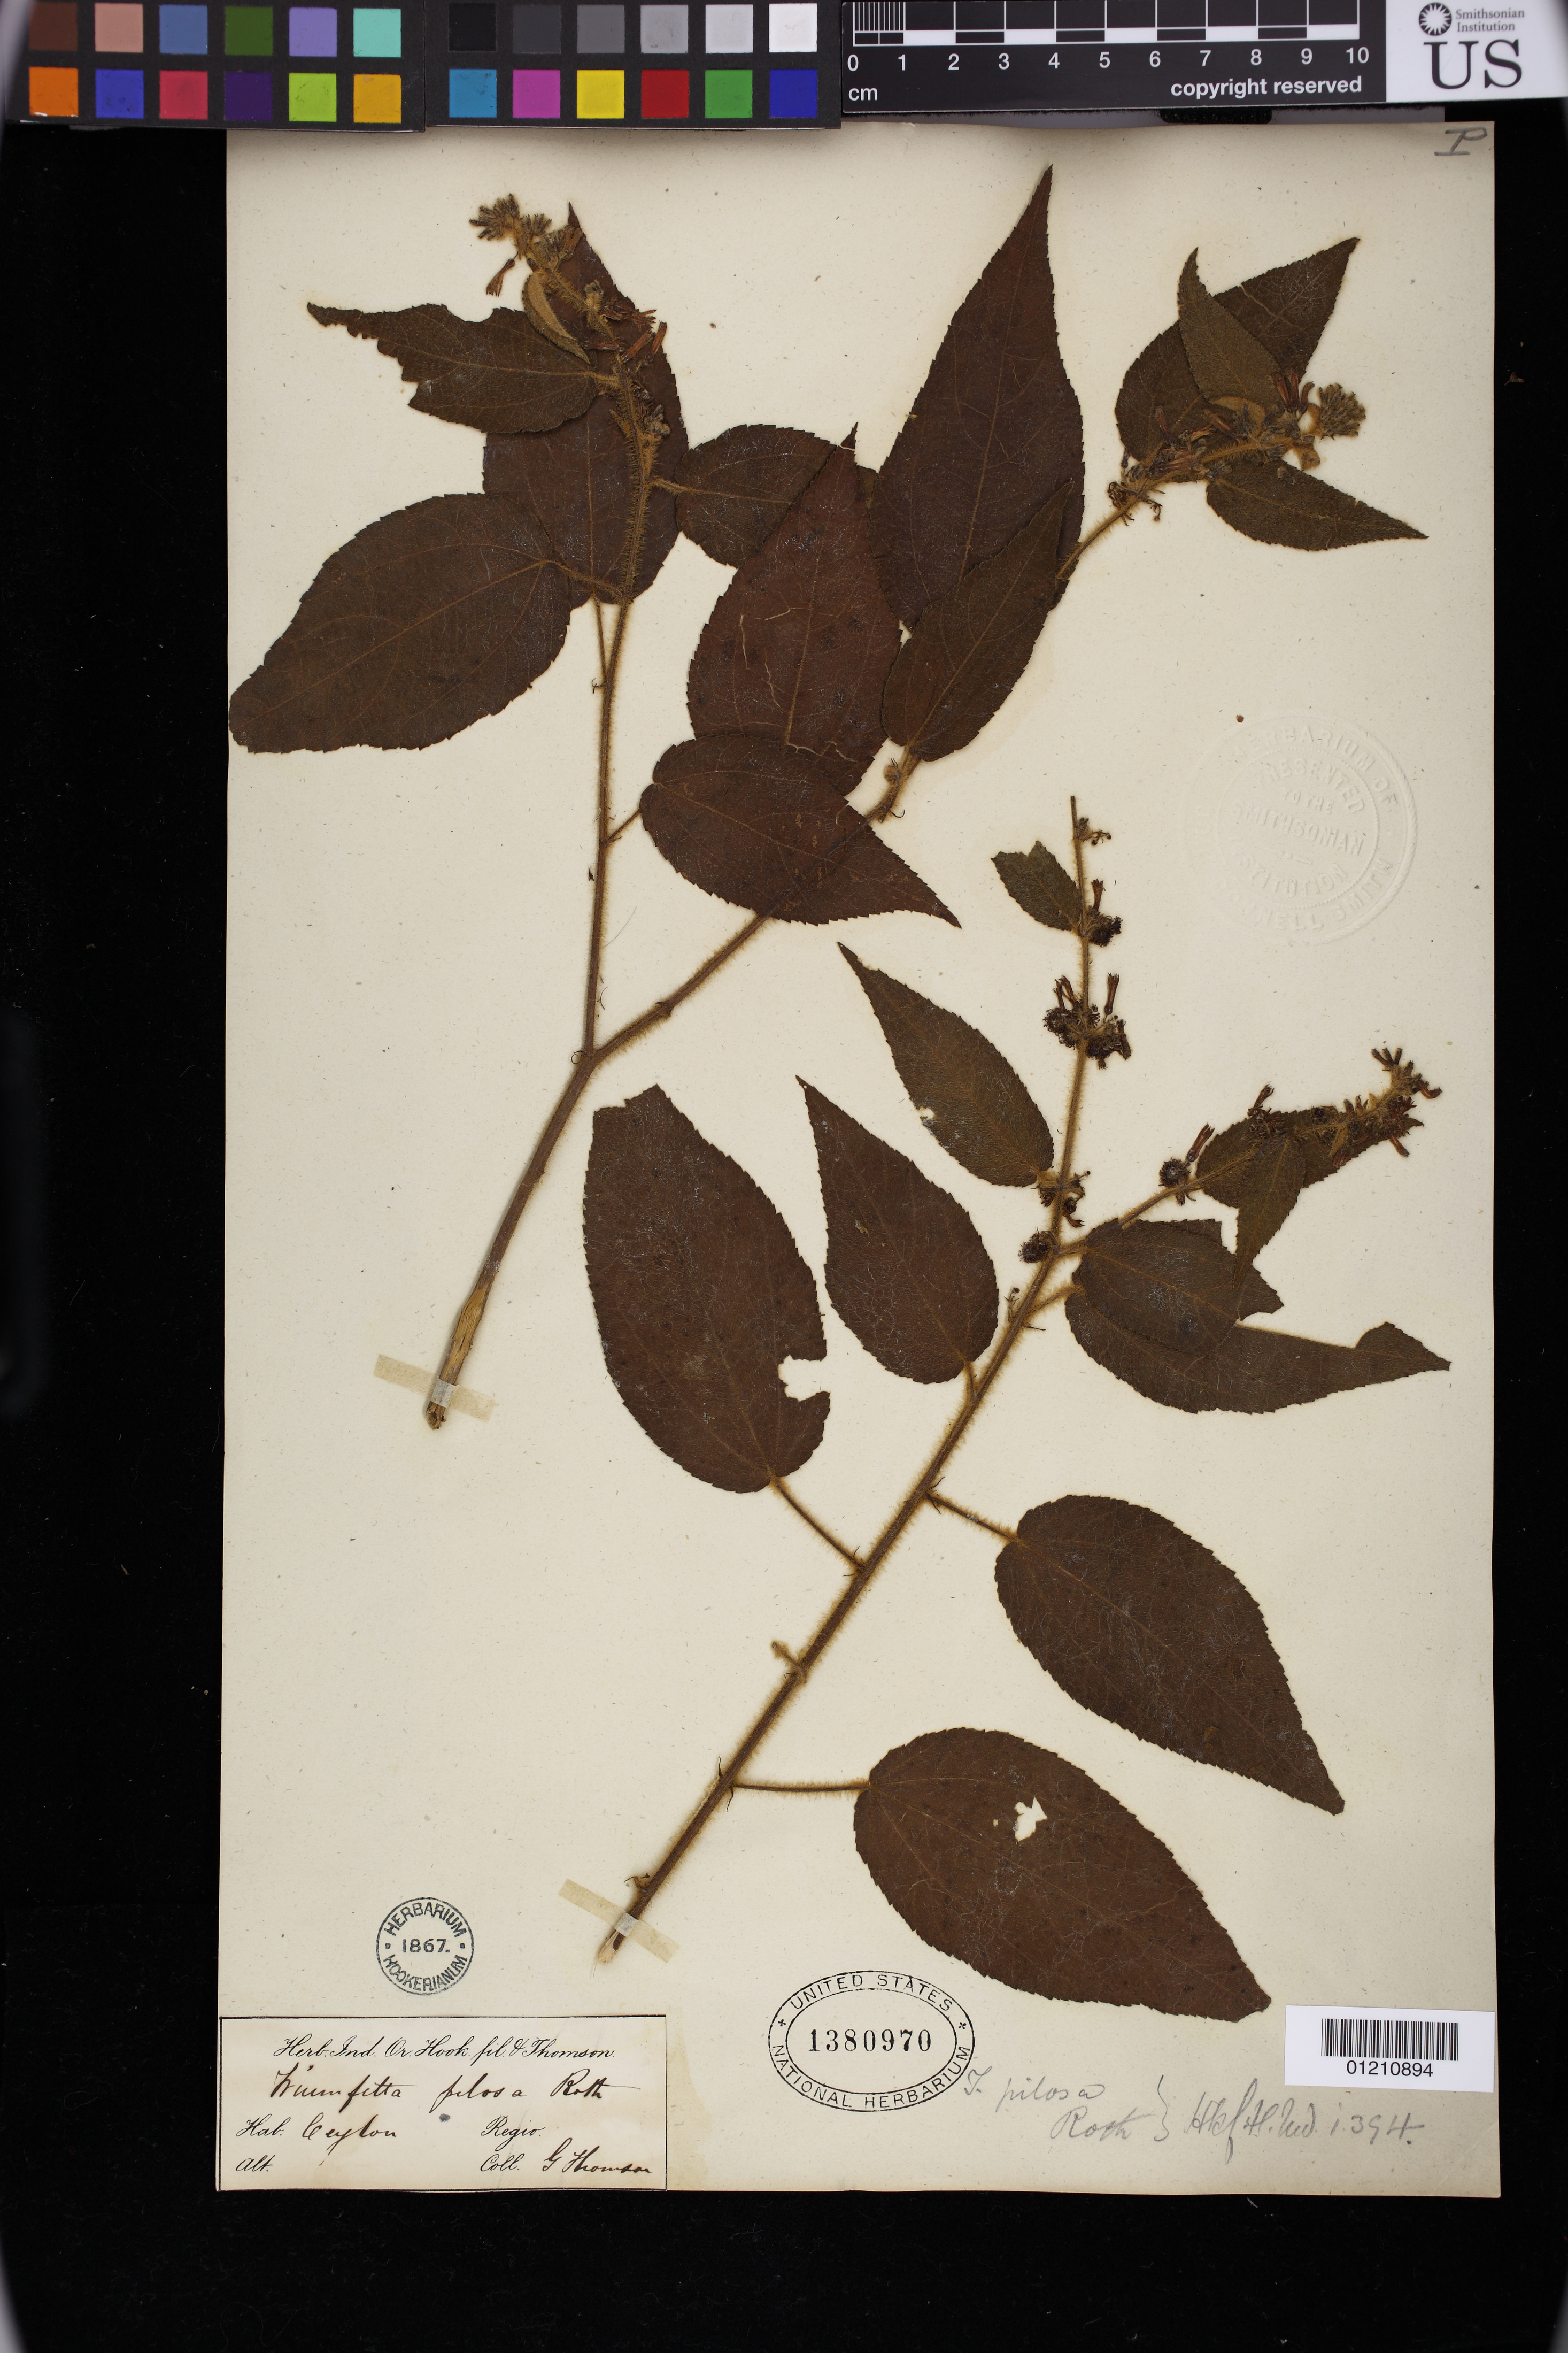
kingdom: Plantae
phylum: Tracheophyta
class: Magnoliopsida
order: Malvales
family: Malvaceae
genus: Triumfetta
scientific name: Triumfetta pentandra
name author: A. Rich.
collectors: G. Thomson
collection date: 1867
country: Sri Lanka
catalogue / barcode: US 1380970